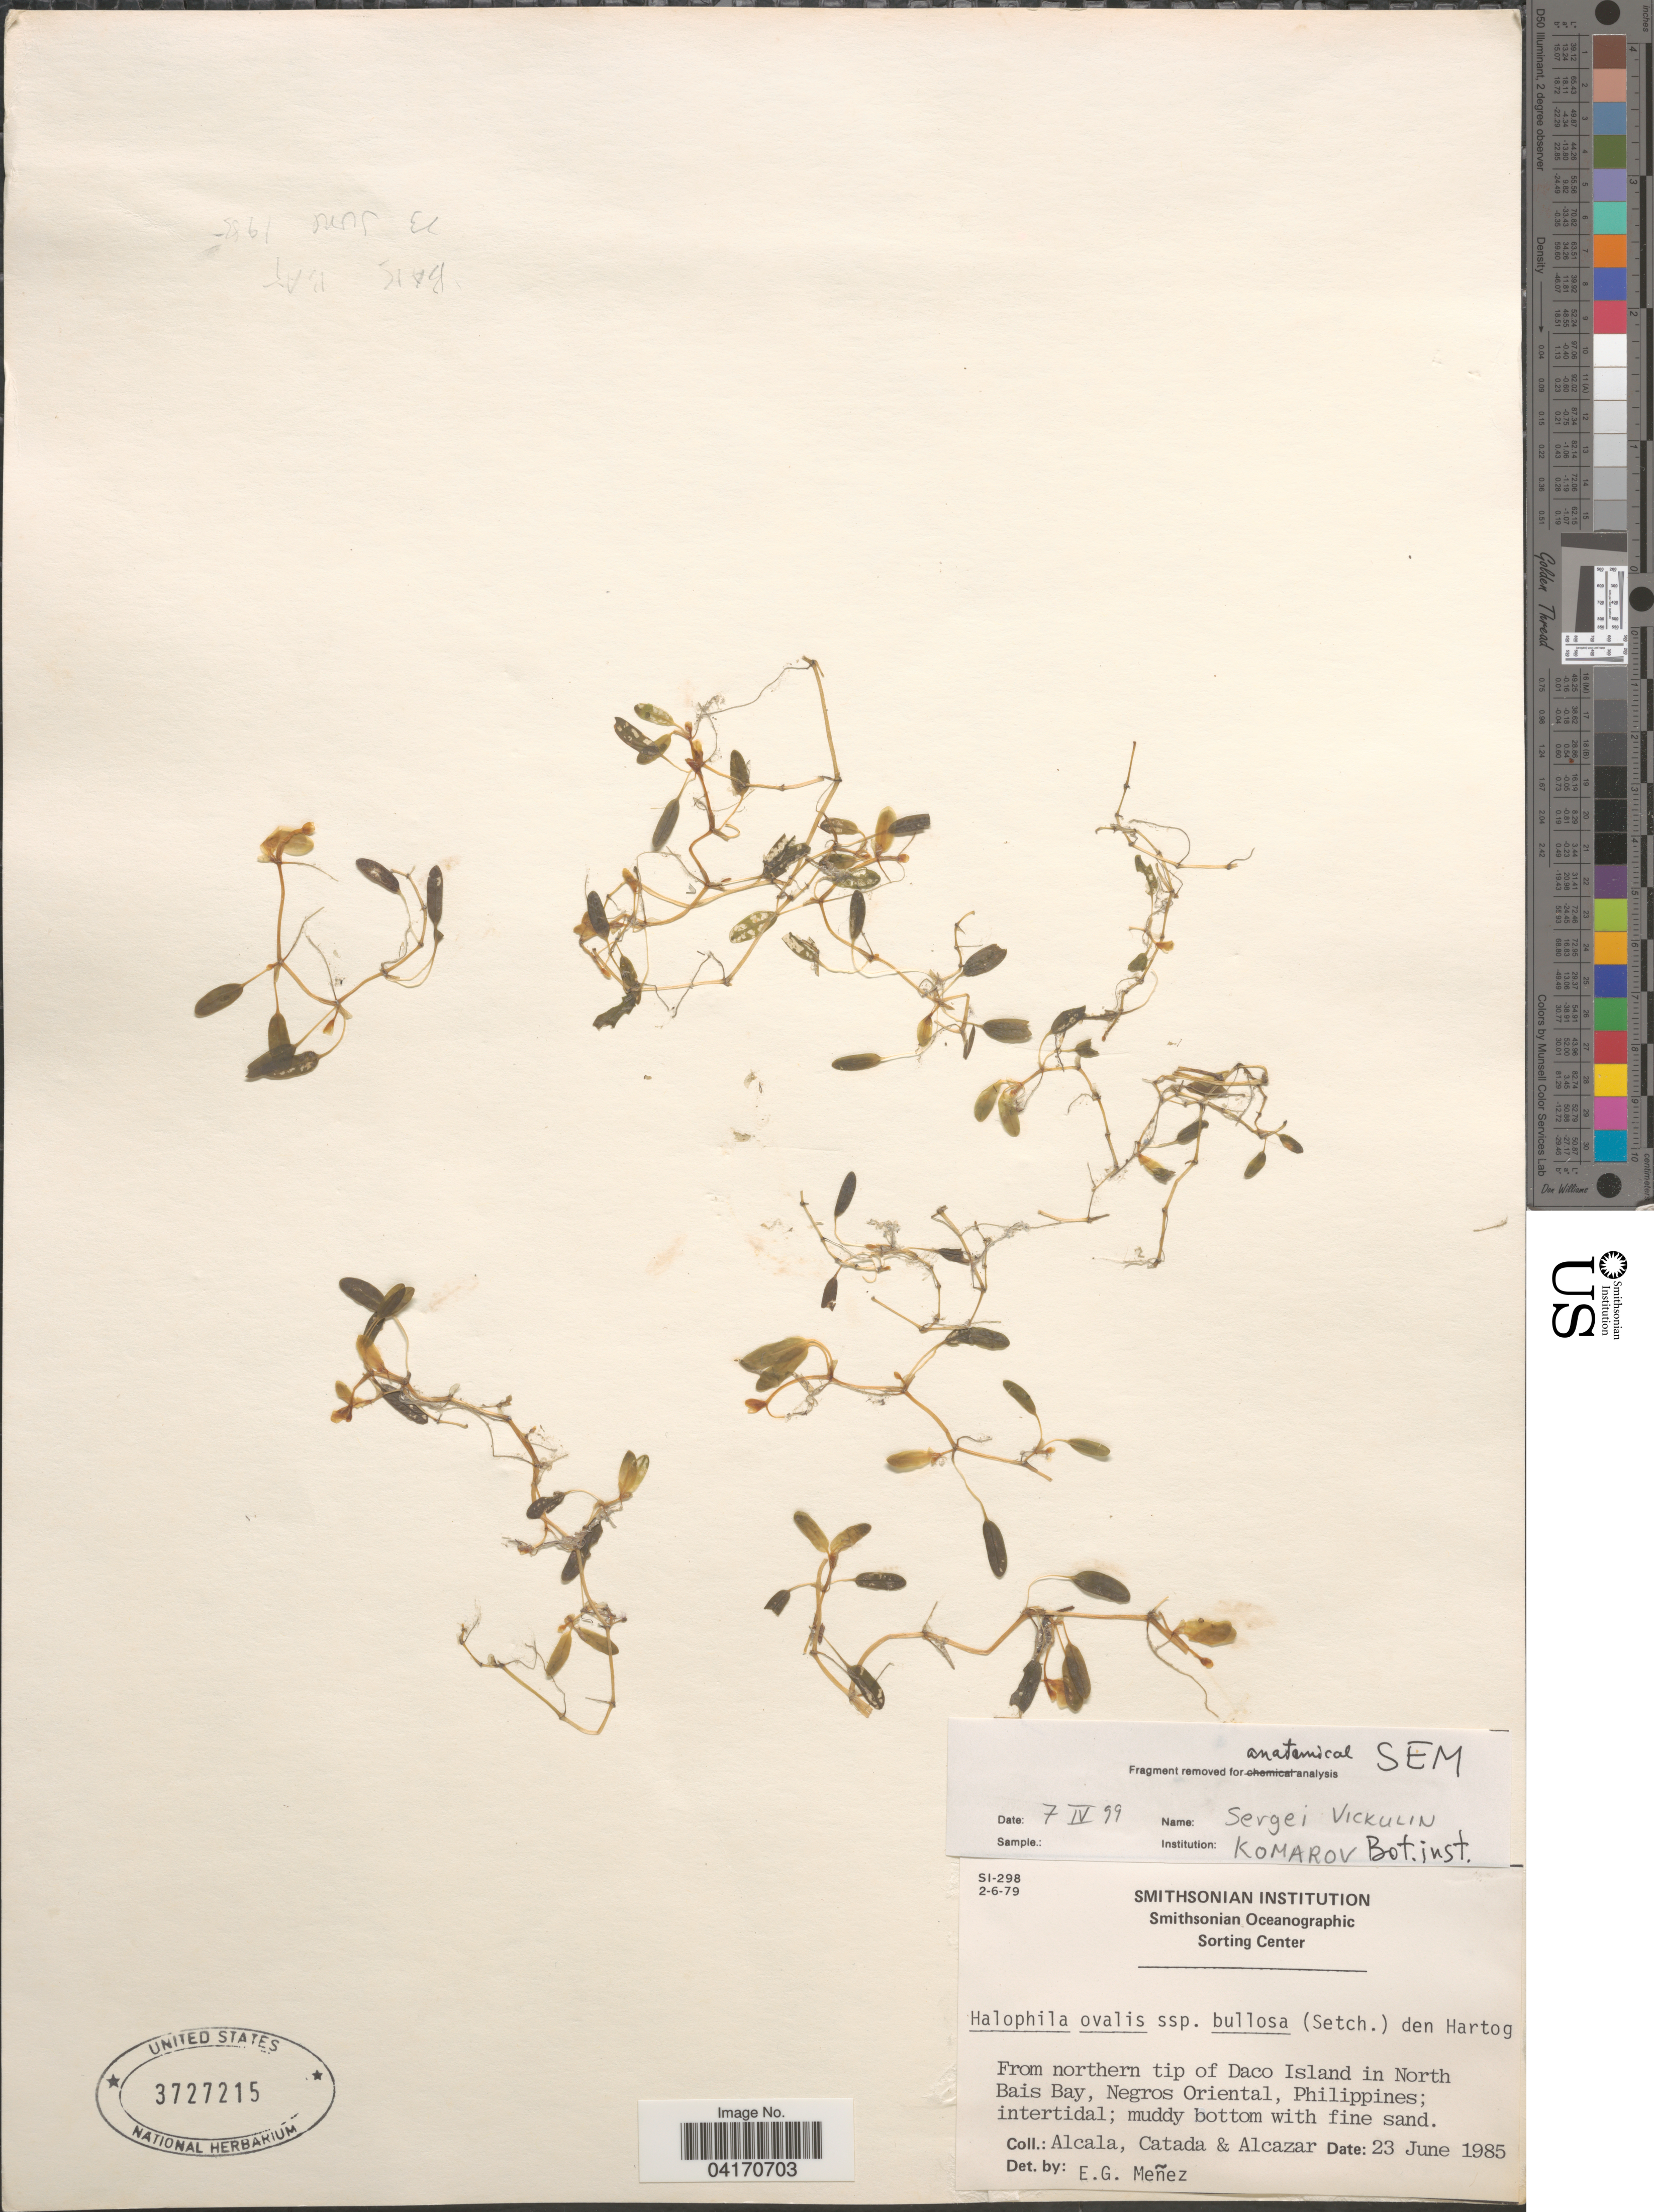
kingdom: Plantae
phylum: Tracheophyta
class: Liliopsida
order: Alismatales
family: Hydrocharitaceae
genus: Halophila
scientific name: Halophila ovalis subsp. bullosa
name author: (Setch.) Hartog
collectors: Alcala, Catada & Alcazar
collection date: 1985-06-23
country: Philippines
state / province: Central Visayas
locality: From northern tip of Daco Island in North Bais Bay, Negros Oriental.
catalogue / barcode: US 3727215